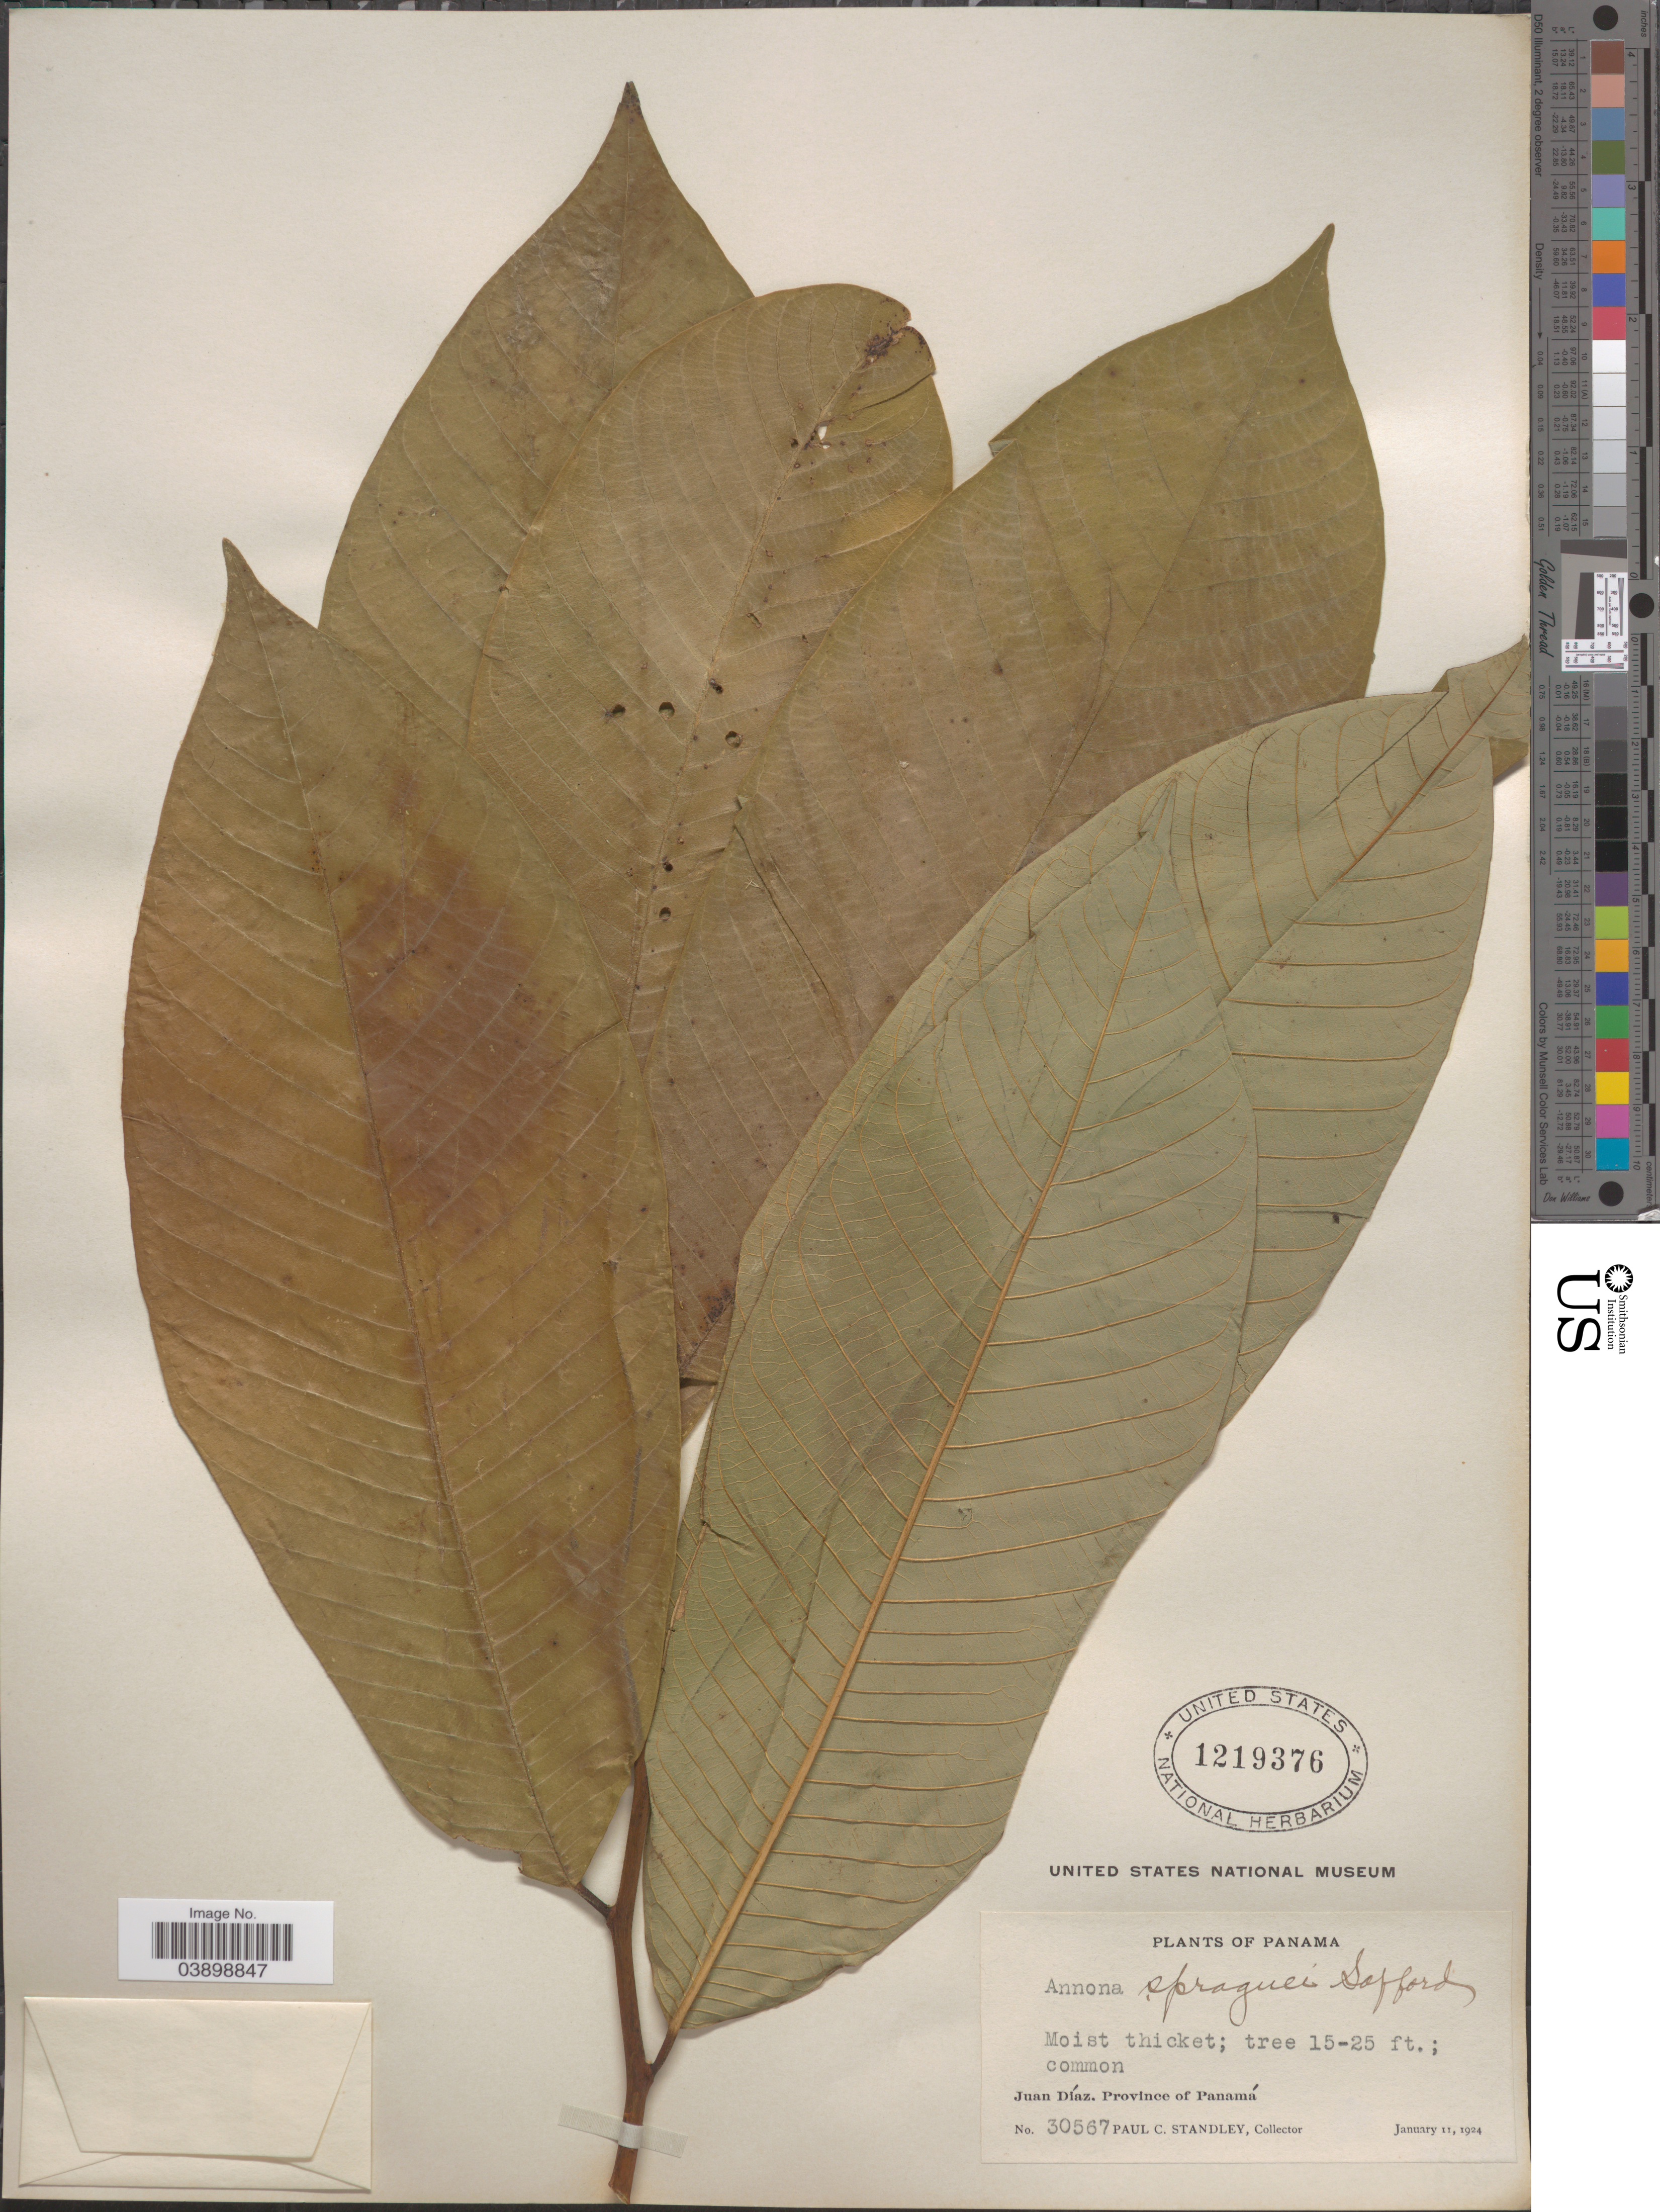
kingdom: Plantae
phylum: Tracheophyta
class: Magnoliopsida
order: Magnoliales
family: Annonaceae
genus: Annona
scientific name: Annona spraguei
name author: Saff.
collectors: P. C. Standley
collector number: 30567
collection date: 1924-01-11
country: Panama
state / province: Panamá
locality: Juan Díaz.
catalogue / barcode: US 1219376